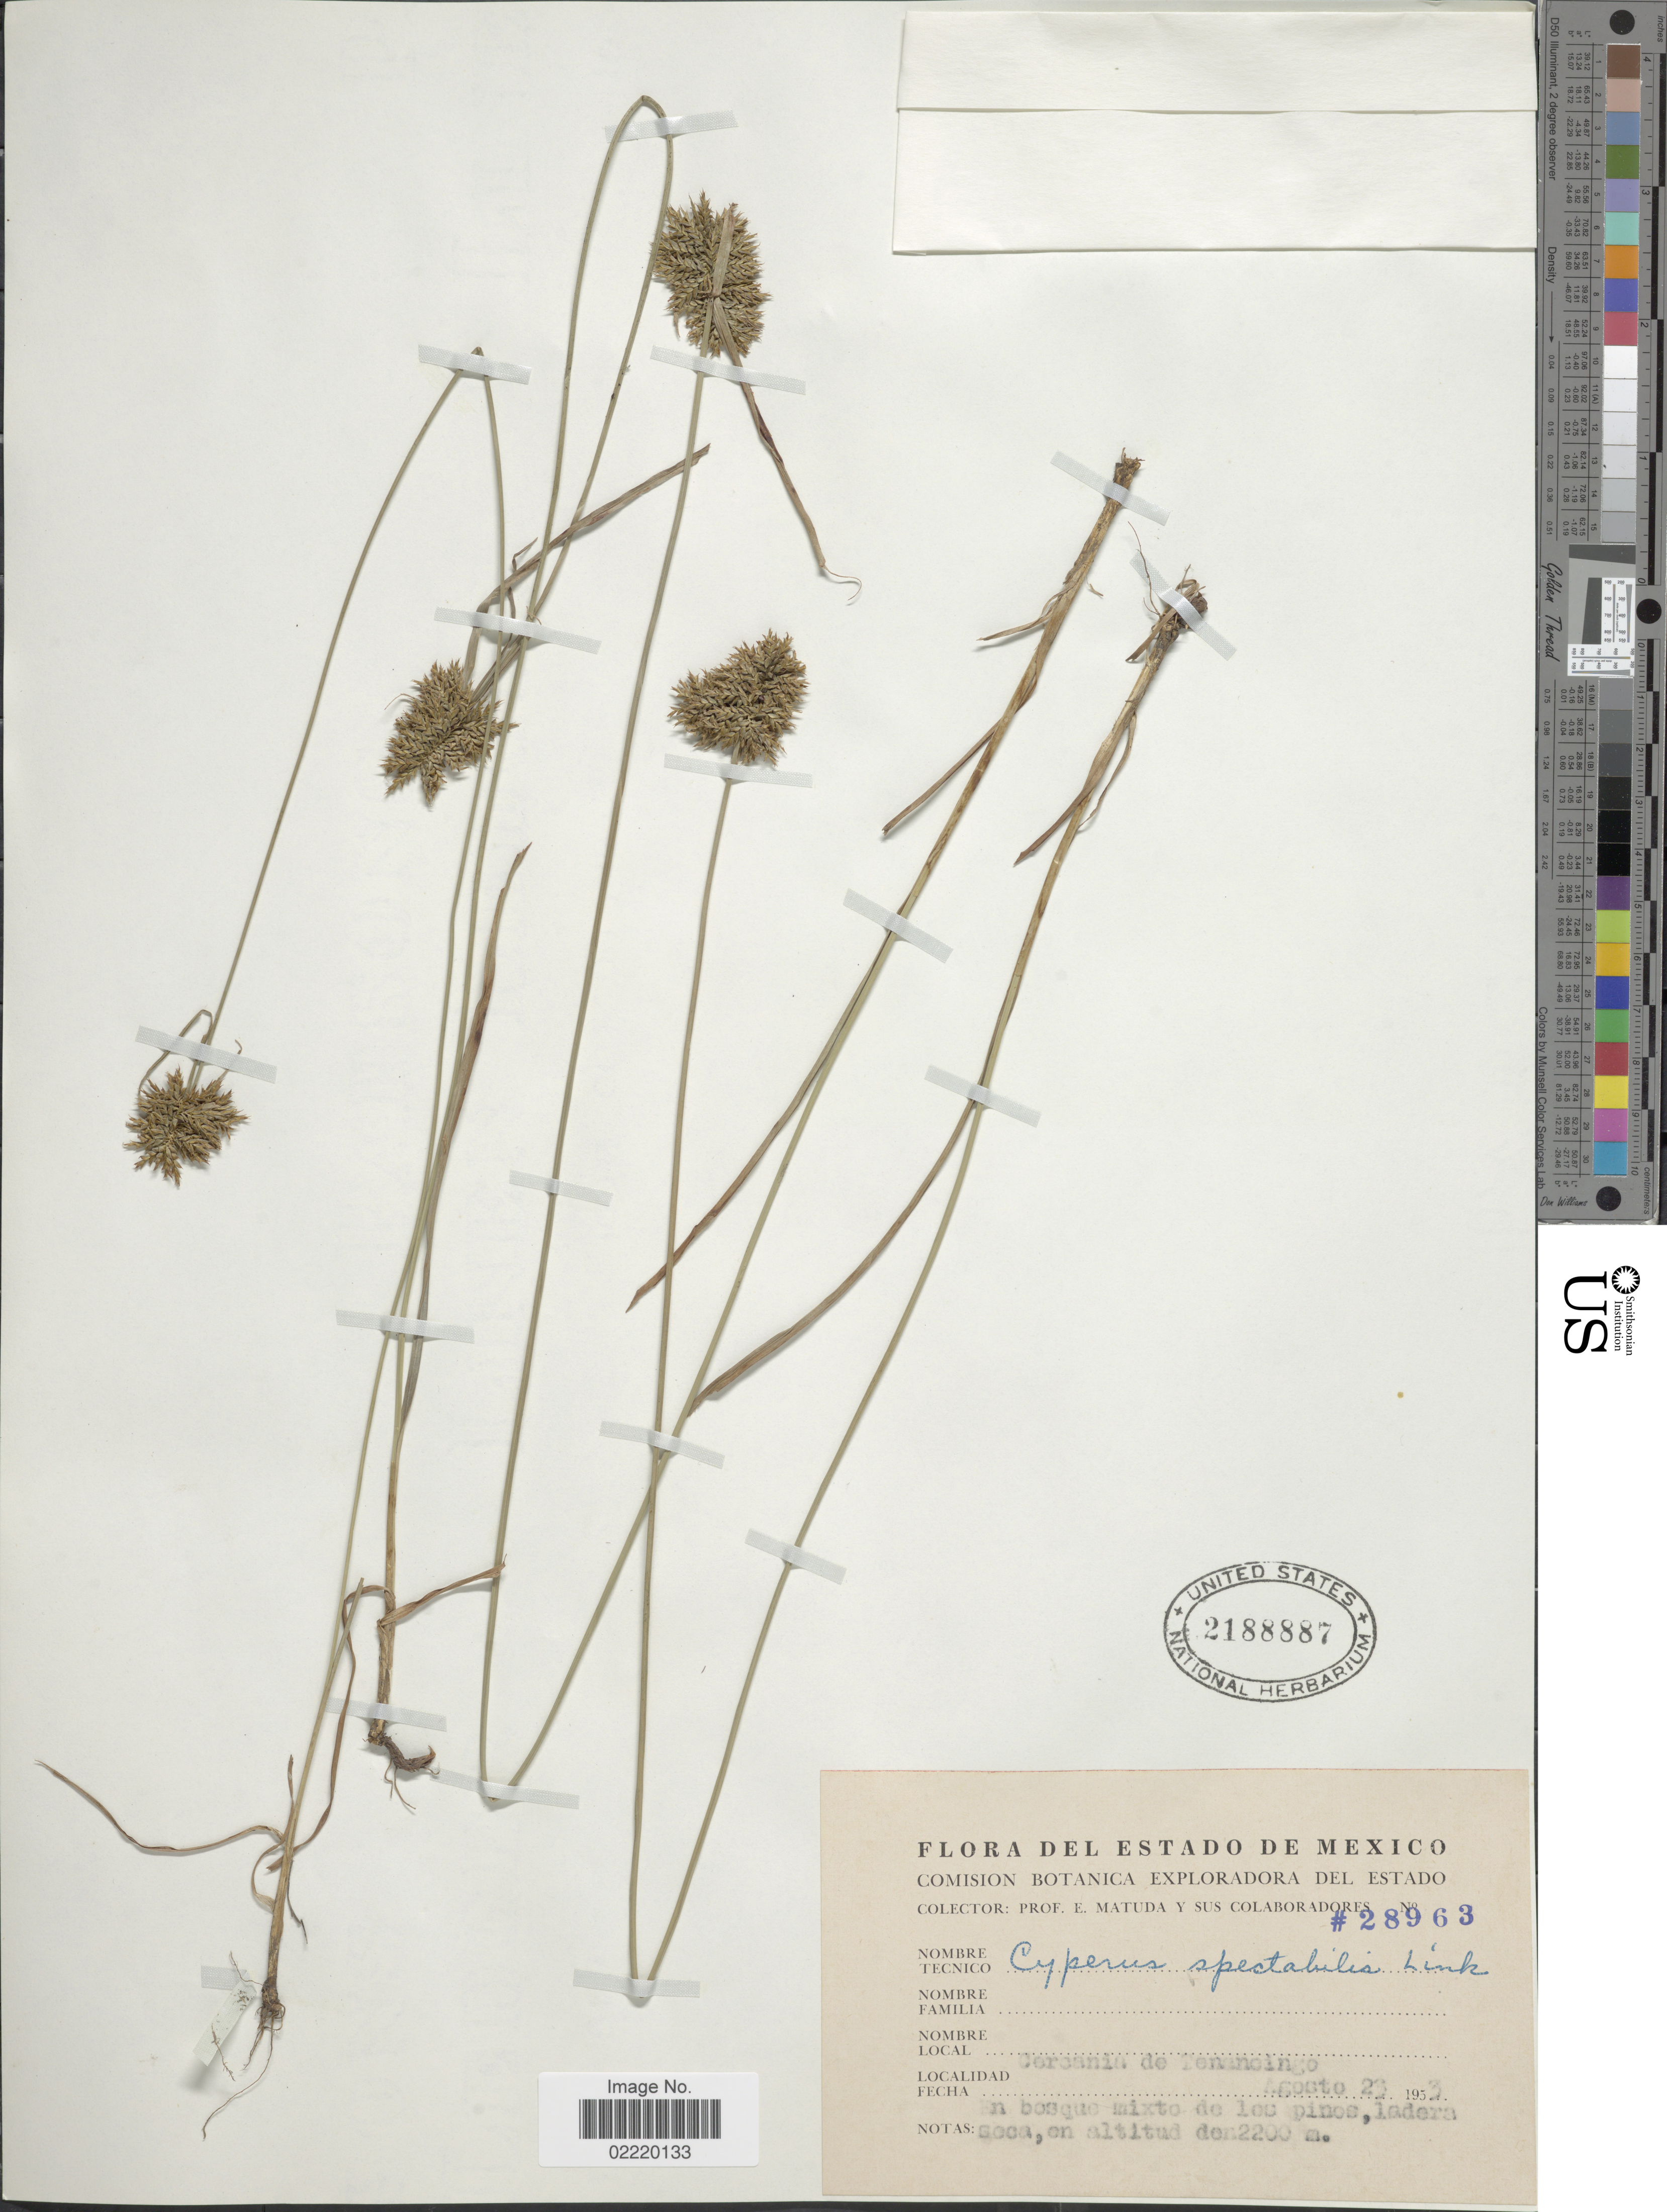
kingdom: Plantae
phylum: Tracheophyta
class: Liliopsida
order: Poales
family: Cyperaceae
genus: Cyperus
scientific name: Cyperus spectabilis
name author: Link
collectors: E. Matuda & Sus Colaboradores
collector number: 28963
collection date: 1953-08-23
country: Mexico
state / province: México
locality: Cercania de Tenancingo.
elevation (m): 2200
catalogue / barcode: US 2188887